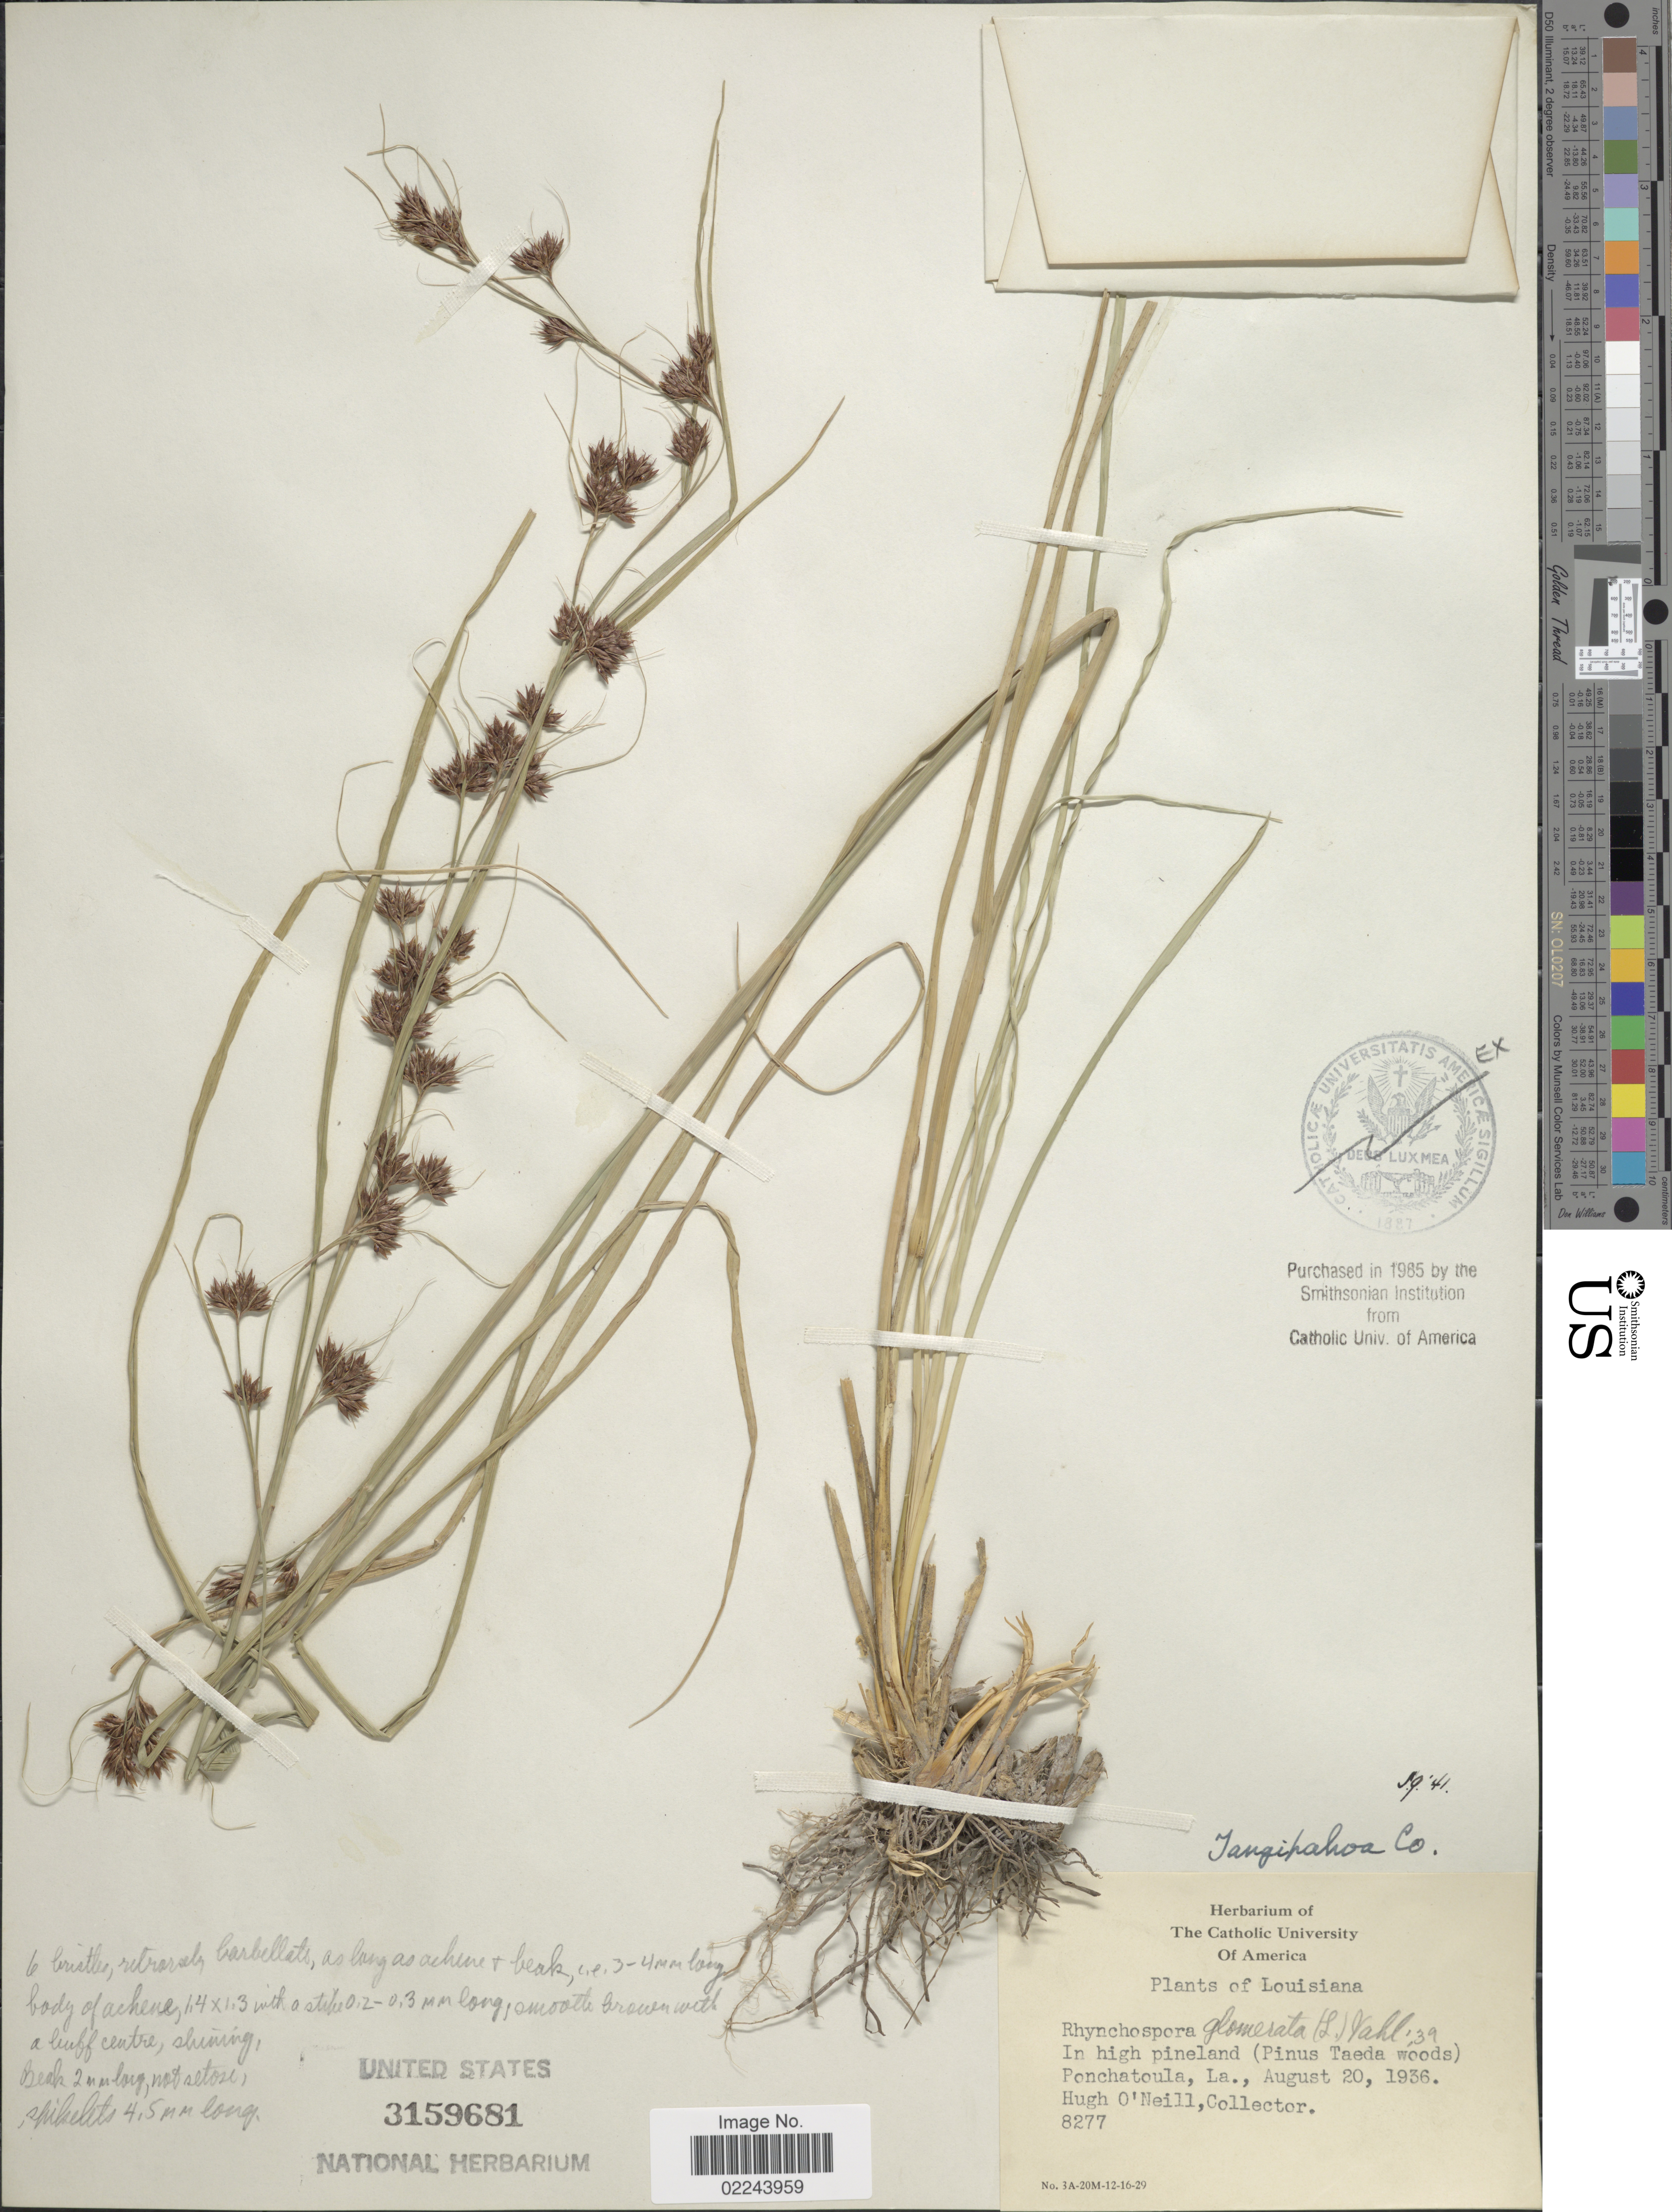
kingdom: Plantae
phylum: Tracheophyta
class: Liliopsida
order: Poales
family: Cyperaceae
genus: Rhynchospora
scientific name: Rhynchospora glomerata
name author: (L.) Vahl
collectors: H. O'Neill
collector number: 8277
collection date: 1936-08-20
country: United States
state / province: Louisiana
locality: Ponchatoula, La.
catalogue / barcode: US 3159681